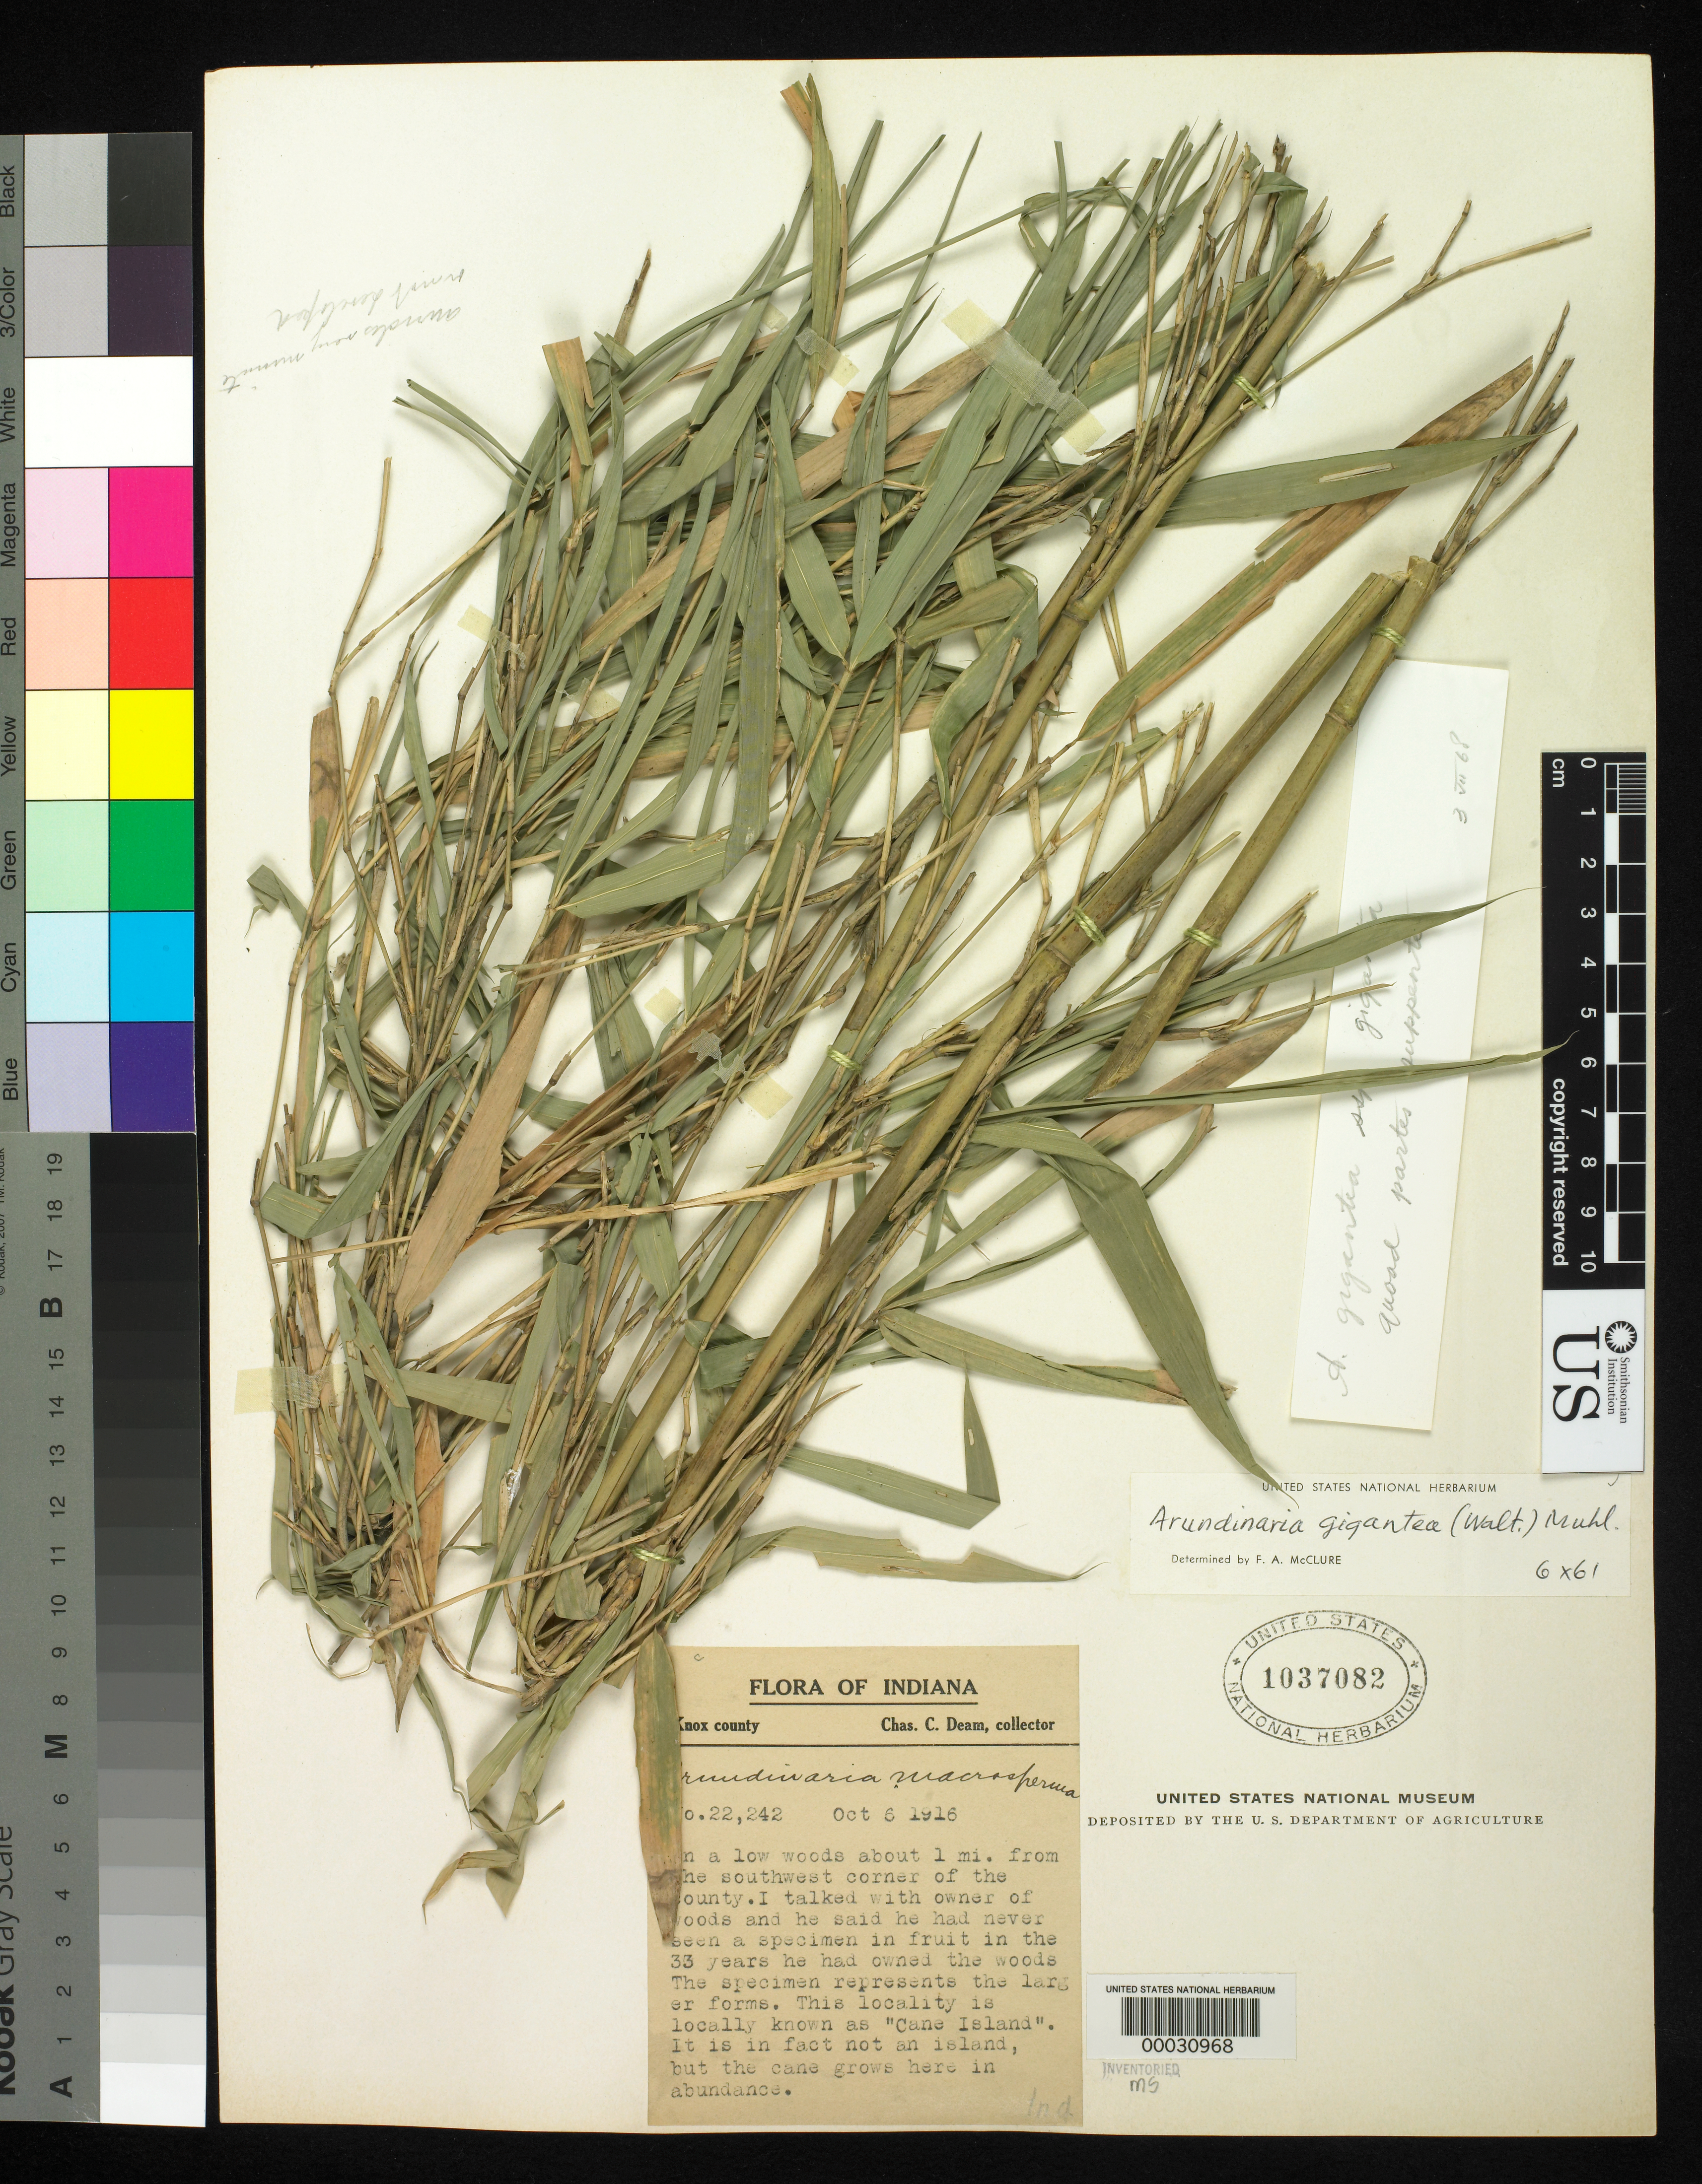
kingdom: Plantae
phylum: Tracheophyta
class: Liliopsida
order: Poales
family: Poaceae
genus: Arundinaria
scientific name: Arundinaria gigantea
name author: (Walter) Muhl.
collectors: C. C. Deam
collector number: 22242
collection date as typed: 06 Oct 1916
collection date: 1916-10-06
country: United States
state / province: Indiana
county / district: Knox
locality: Cane island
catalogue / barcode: US 1037082